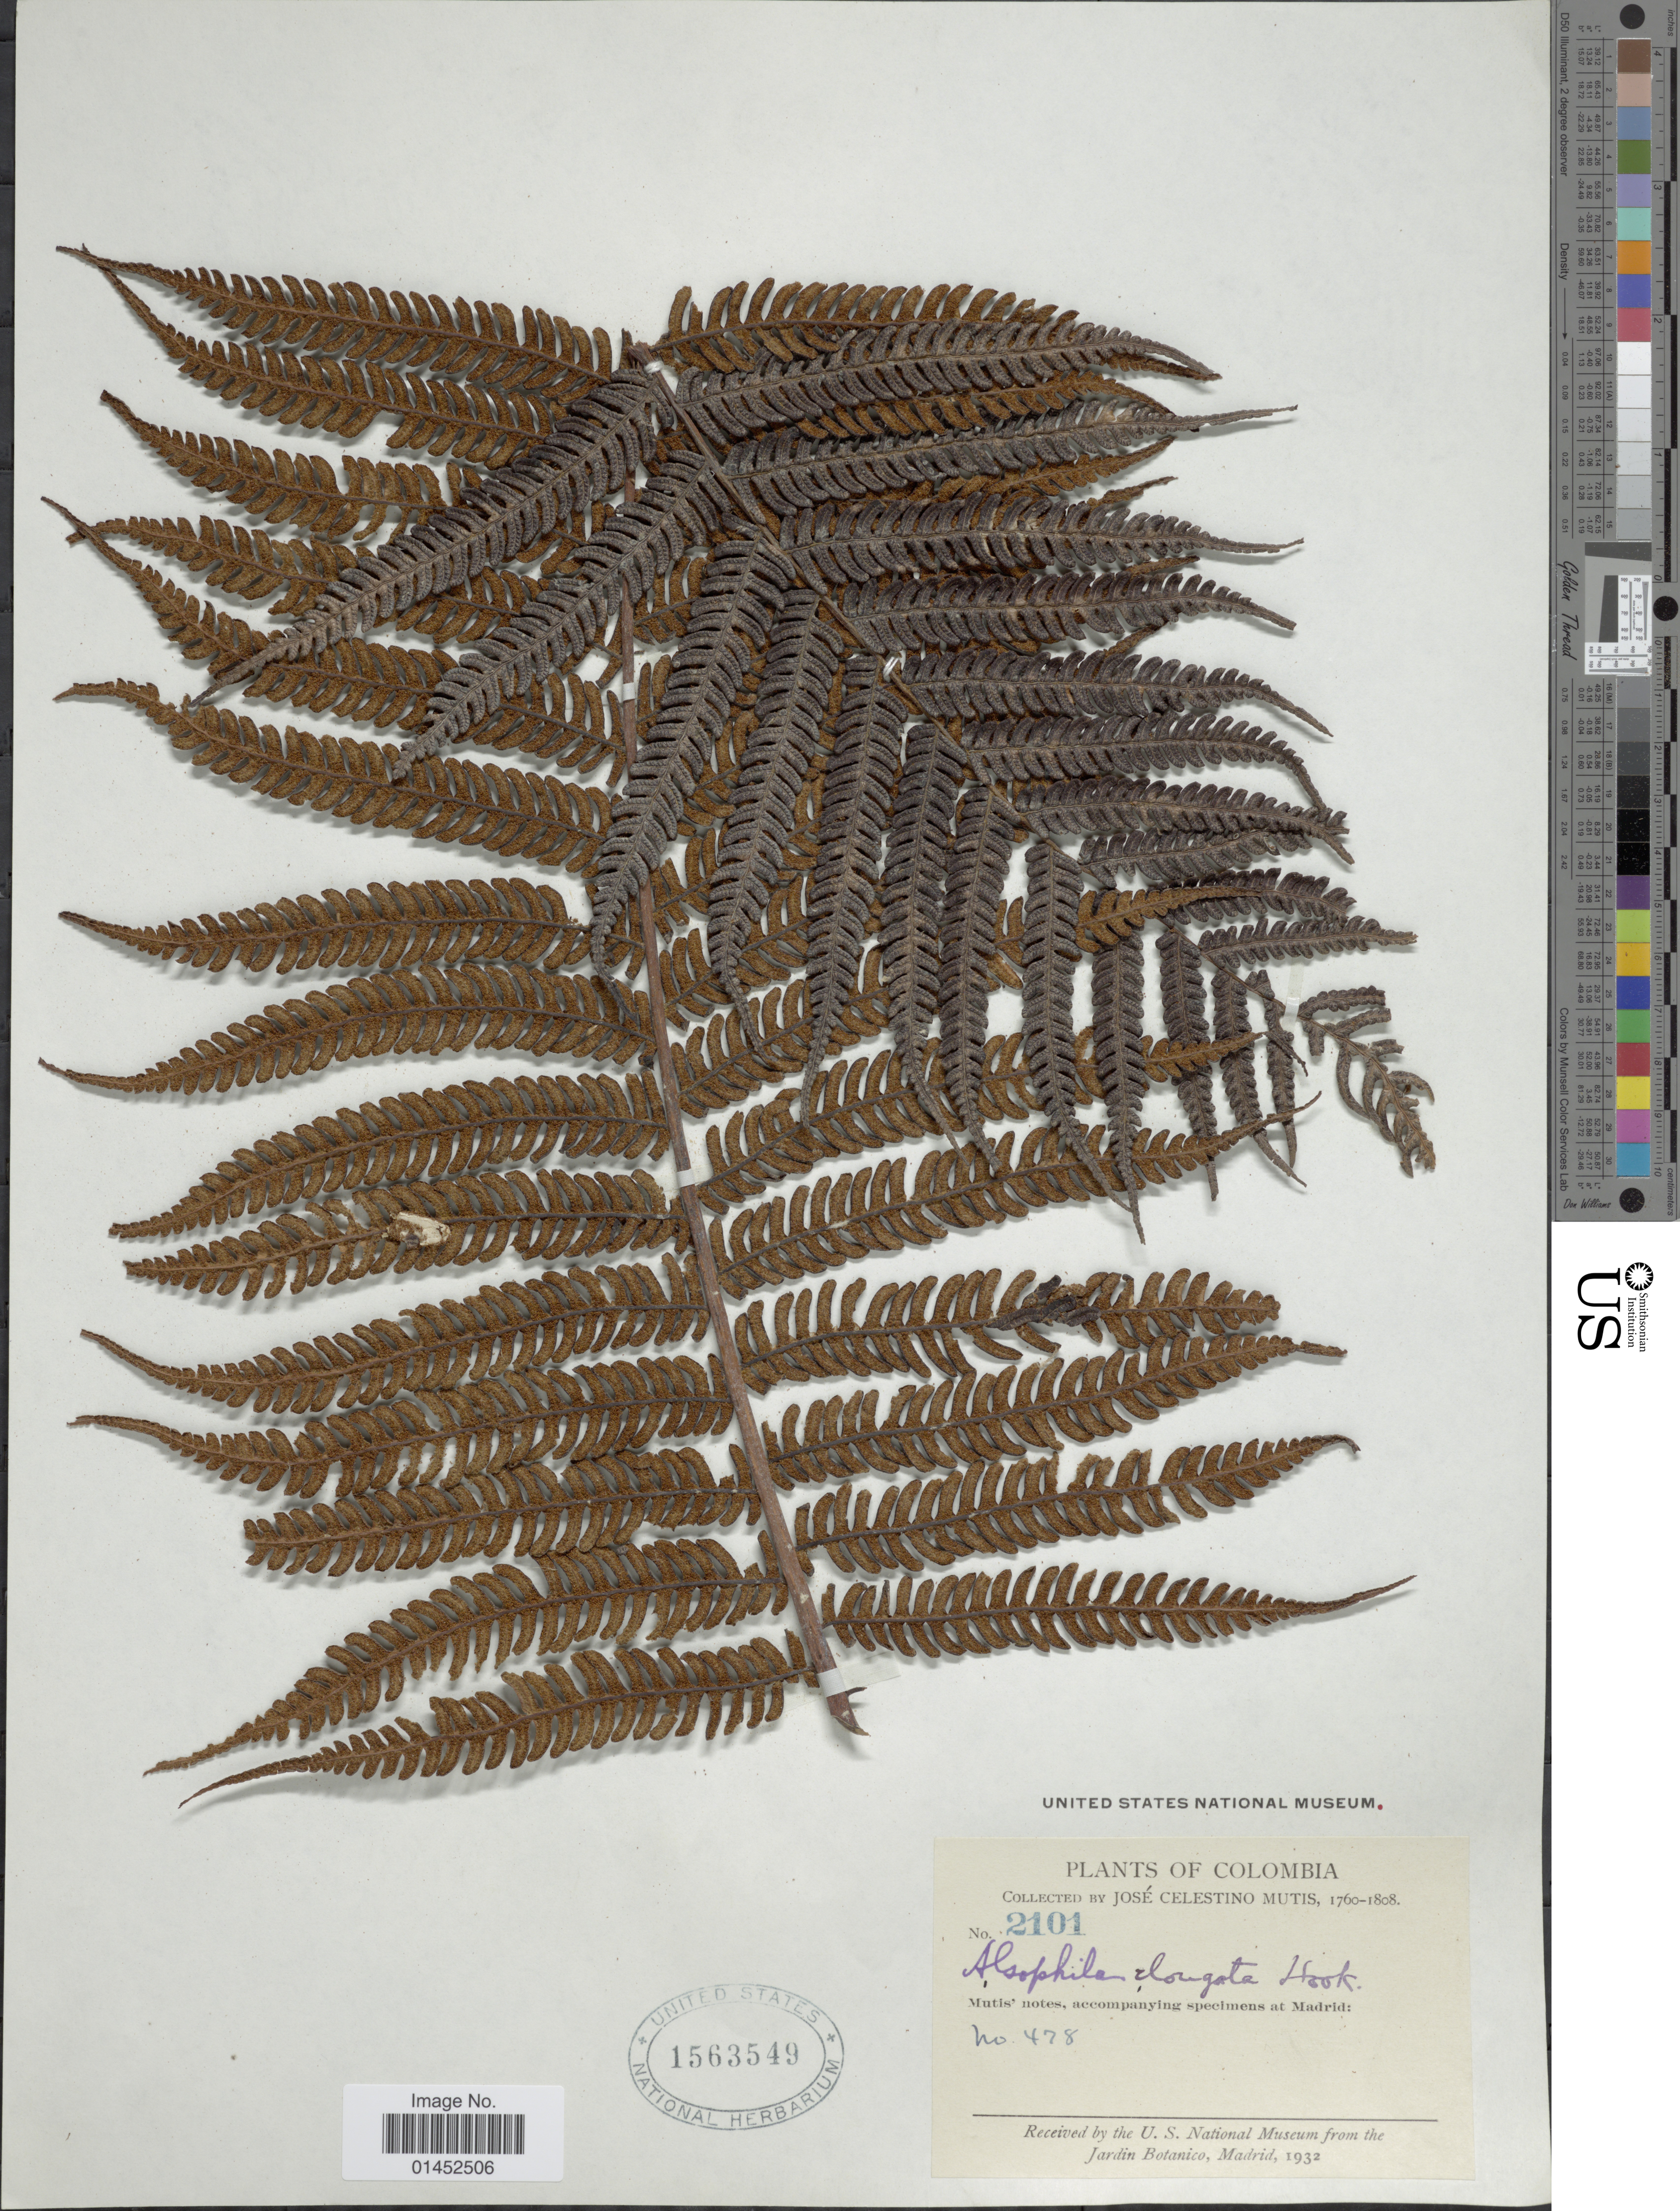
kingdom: Plantae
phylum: Tracheophyta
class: Polypodiopsida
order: Cyatheales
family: Cyatheaceae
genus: Cyathea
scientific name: Cyathea poeppigii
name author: (Hook.) Domin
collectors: J. C. B. Mutis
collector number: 2101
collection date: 1760/1808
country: Colombia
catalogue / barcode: US 1563549